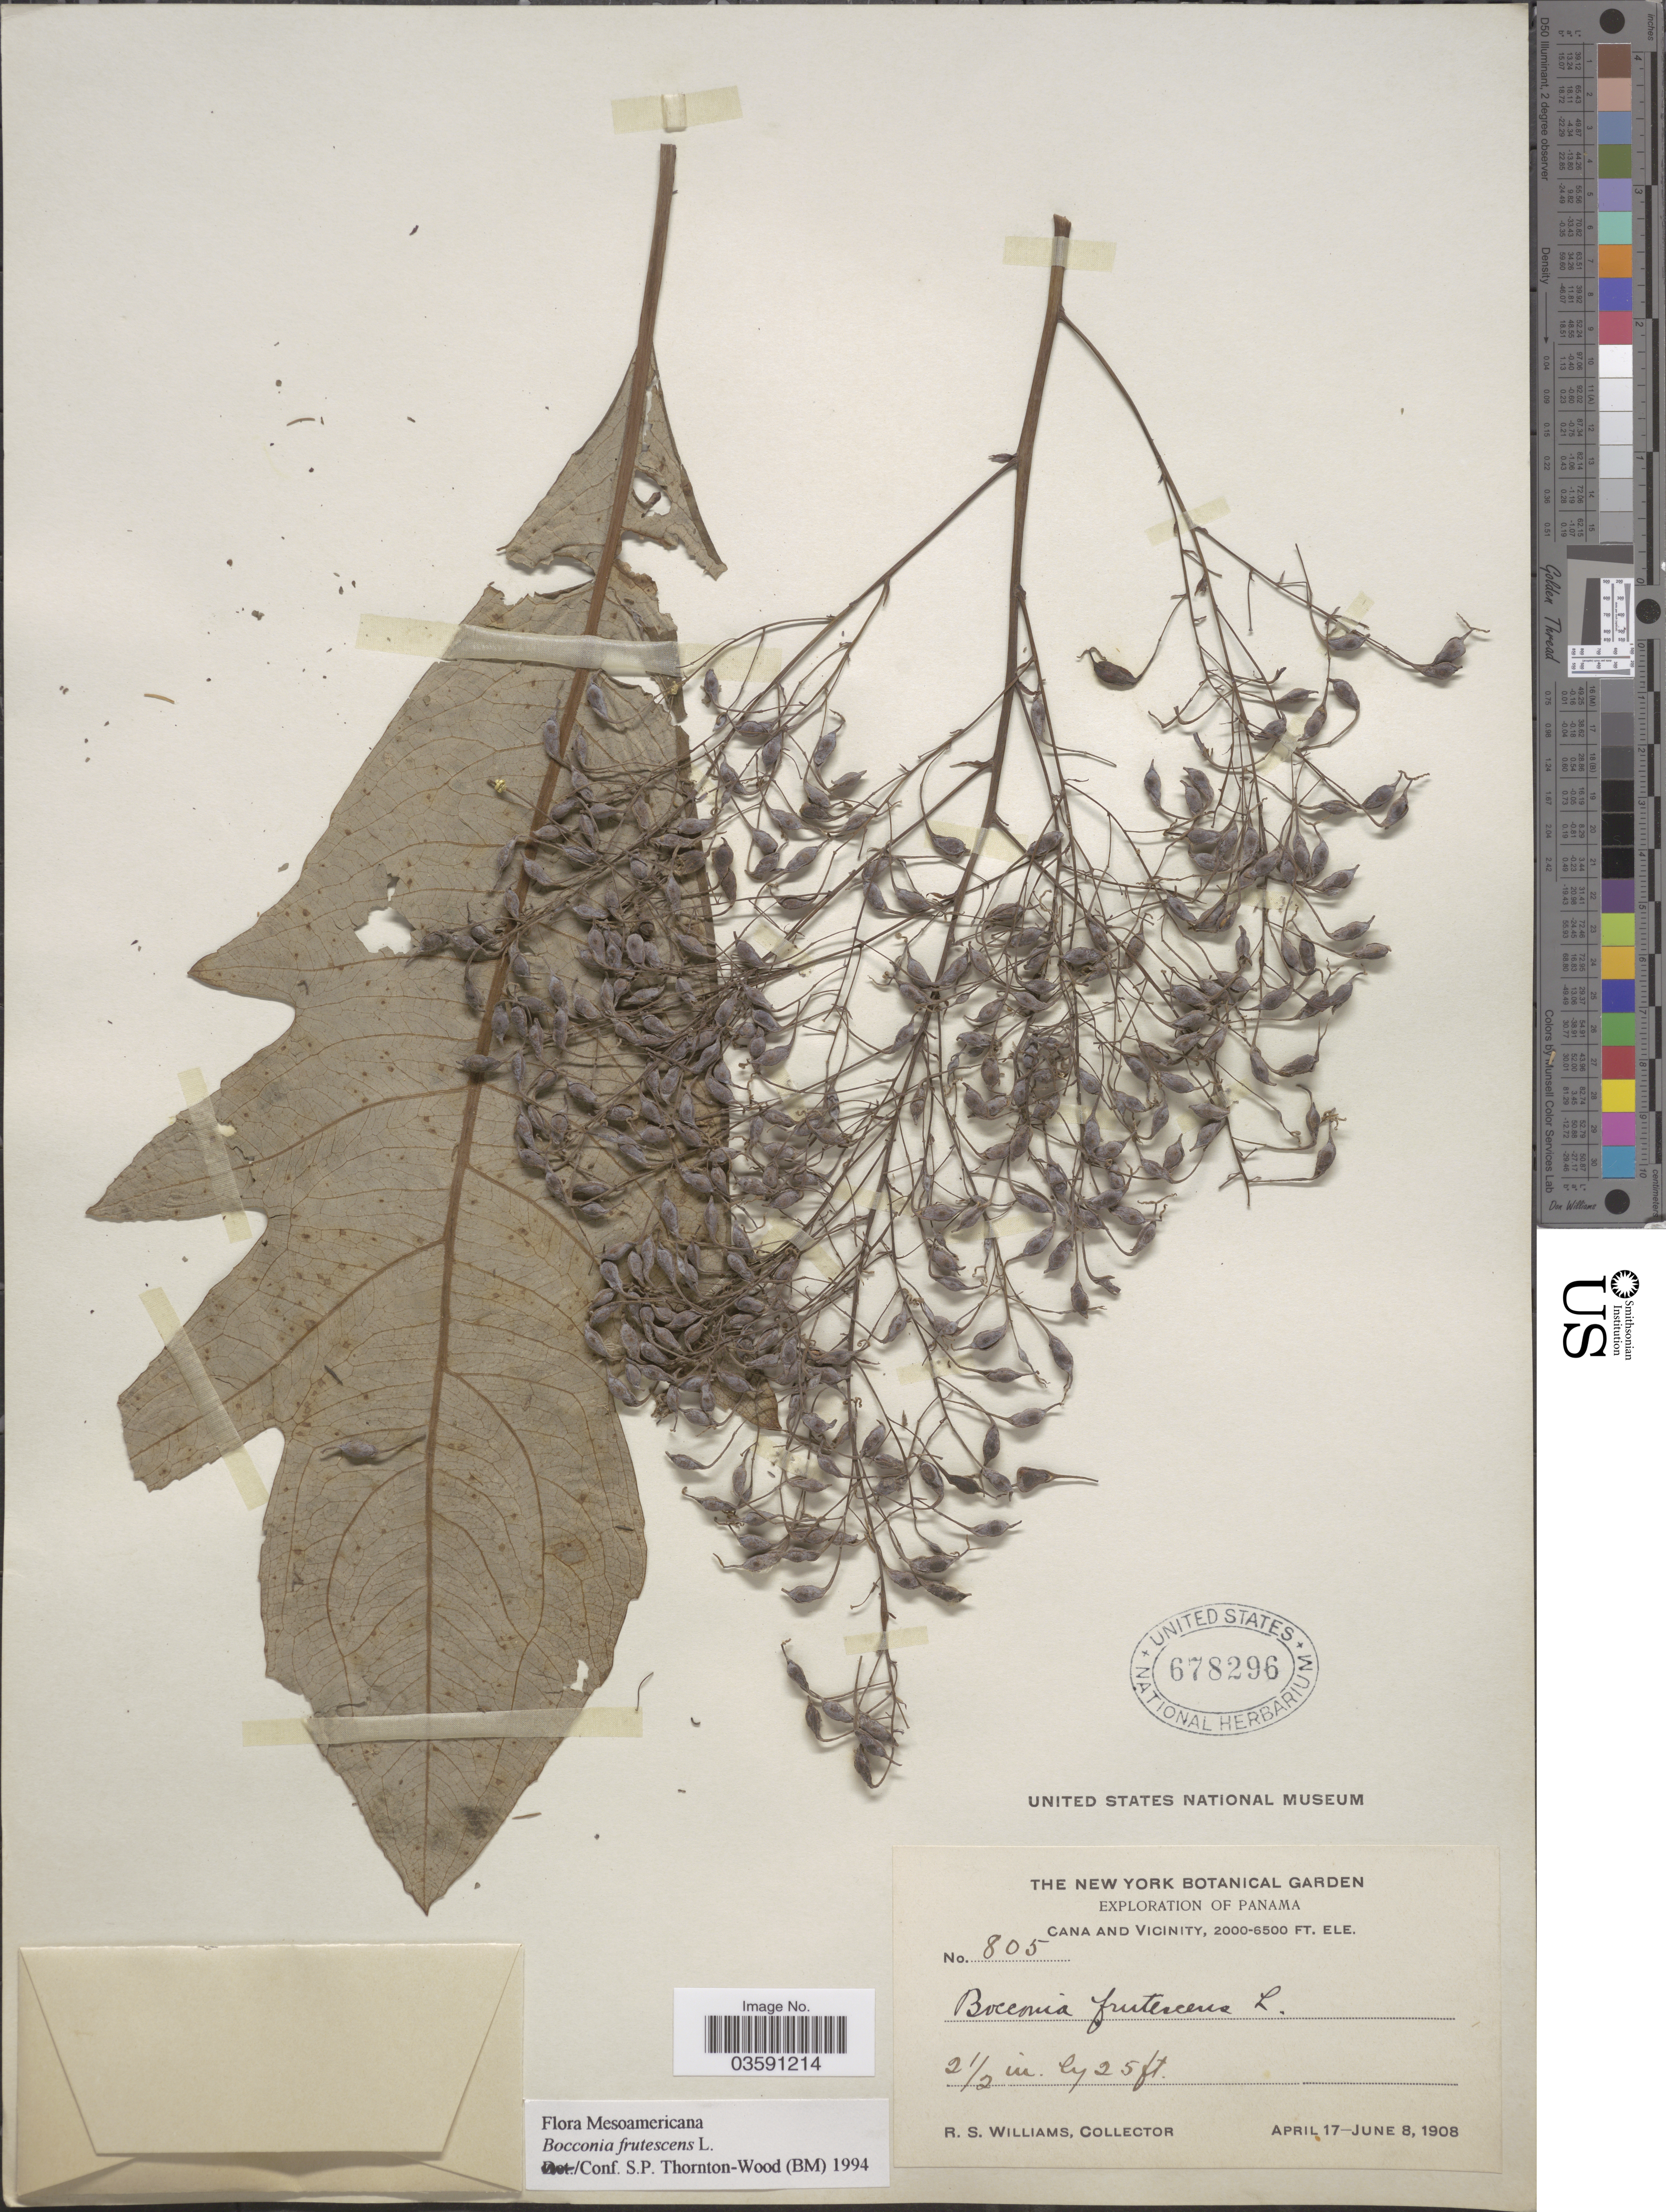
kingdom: Plantae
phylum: Tracheophyta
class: Magnoliopsida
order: Ranunculales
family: Papaveraceae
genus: Bocconia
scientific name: Bocconia frutescens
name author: L.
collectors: R. S. Williams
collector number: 805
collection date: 1908-04-17/1908-06-08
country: Panama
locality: Cana and Vicinity.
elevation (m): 610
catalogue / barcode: US 678296